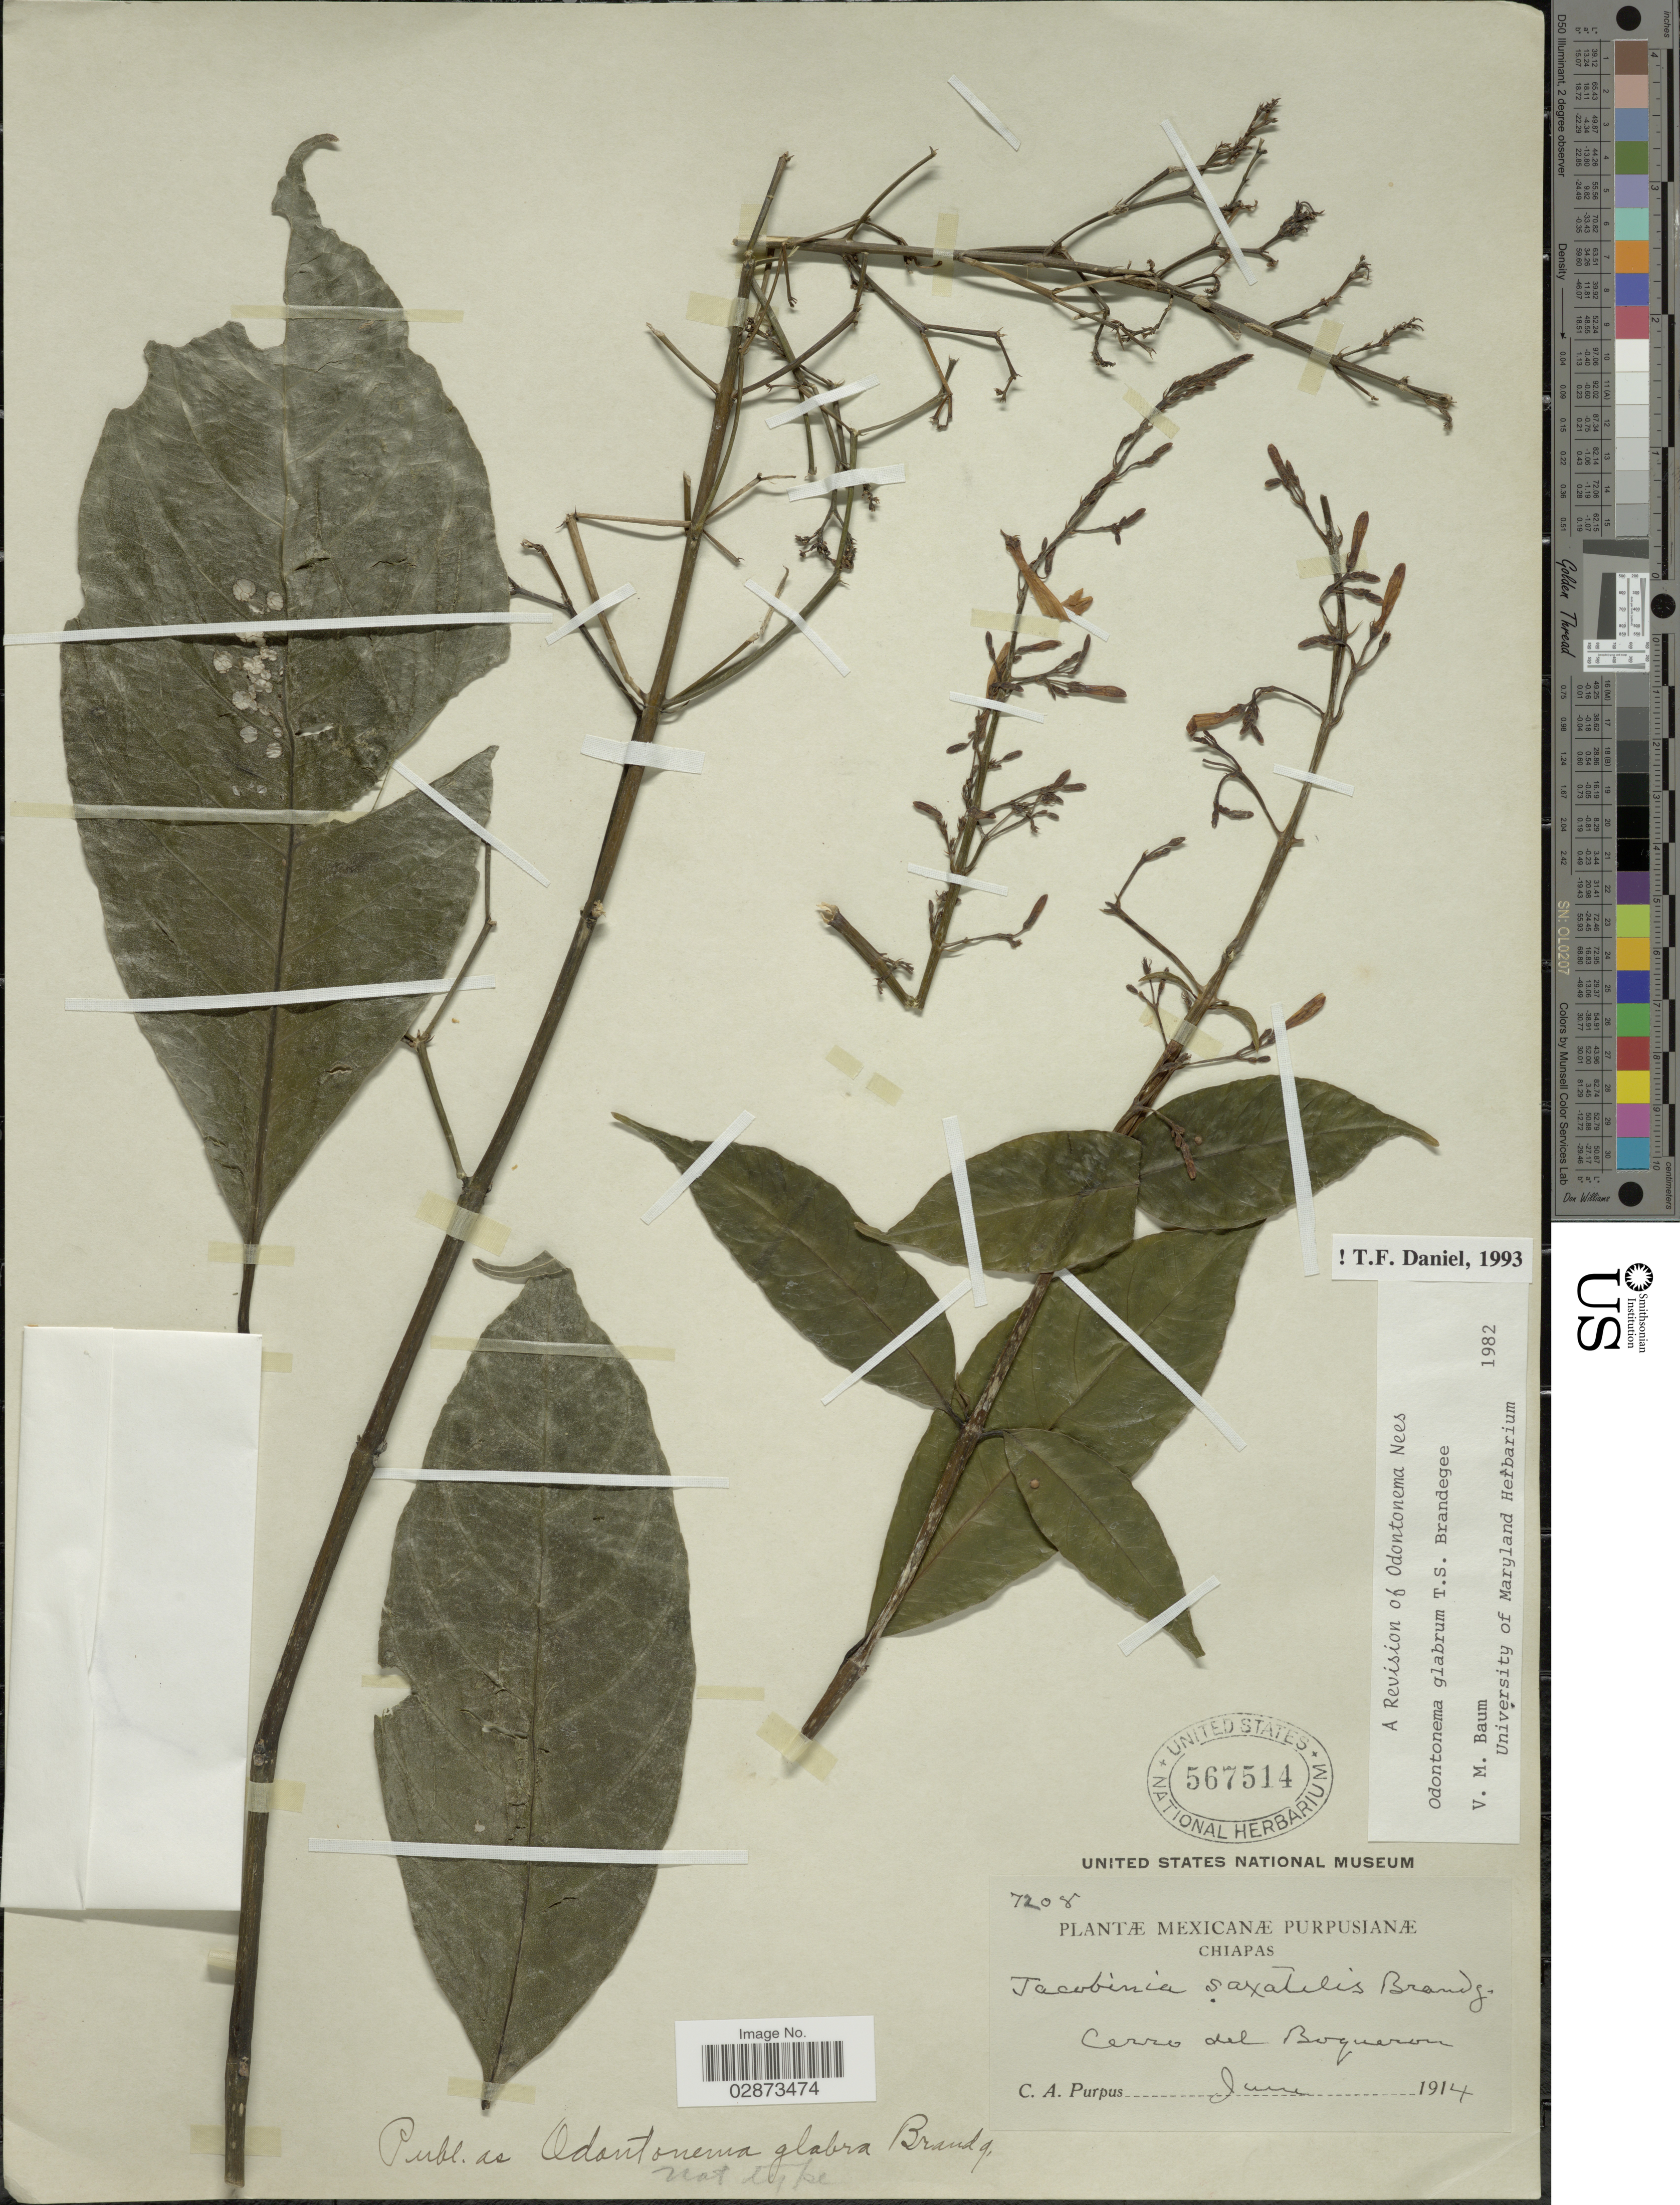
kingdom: Plantae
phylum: Tracheophyta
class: Magnoliopsida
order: Lamiales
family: Acanthaceae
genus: Odontonema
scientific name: Odontonema glabrum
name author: Brandegee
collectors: C. A. Purpus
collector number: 7208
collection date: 1914-06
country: Mexico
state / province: Chiapas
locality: Cerro del Boqueron.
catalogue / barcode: US 567514